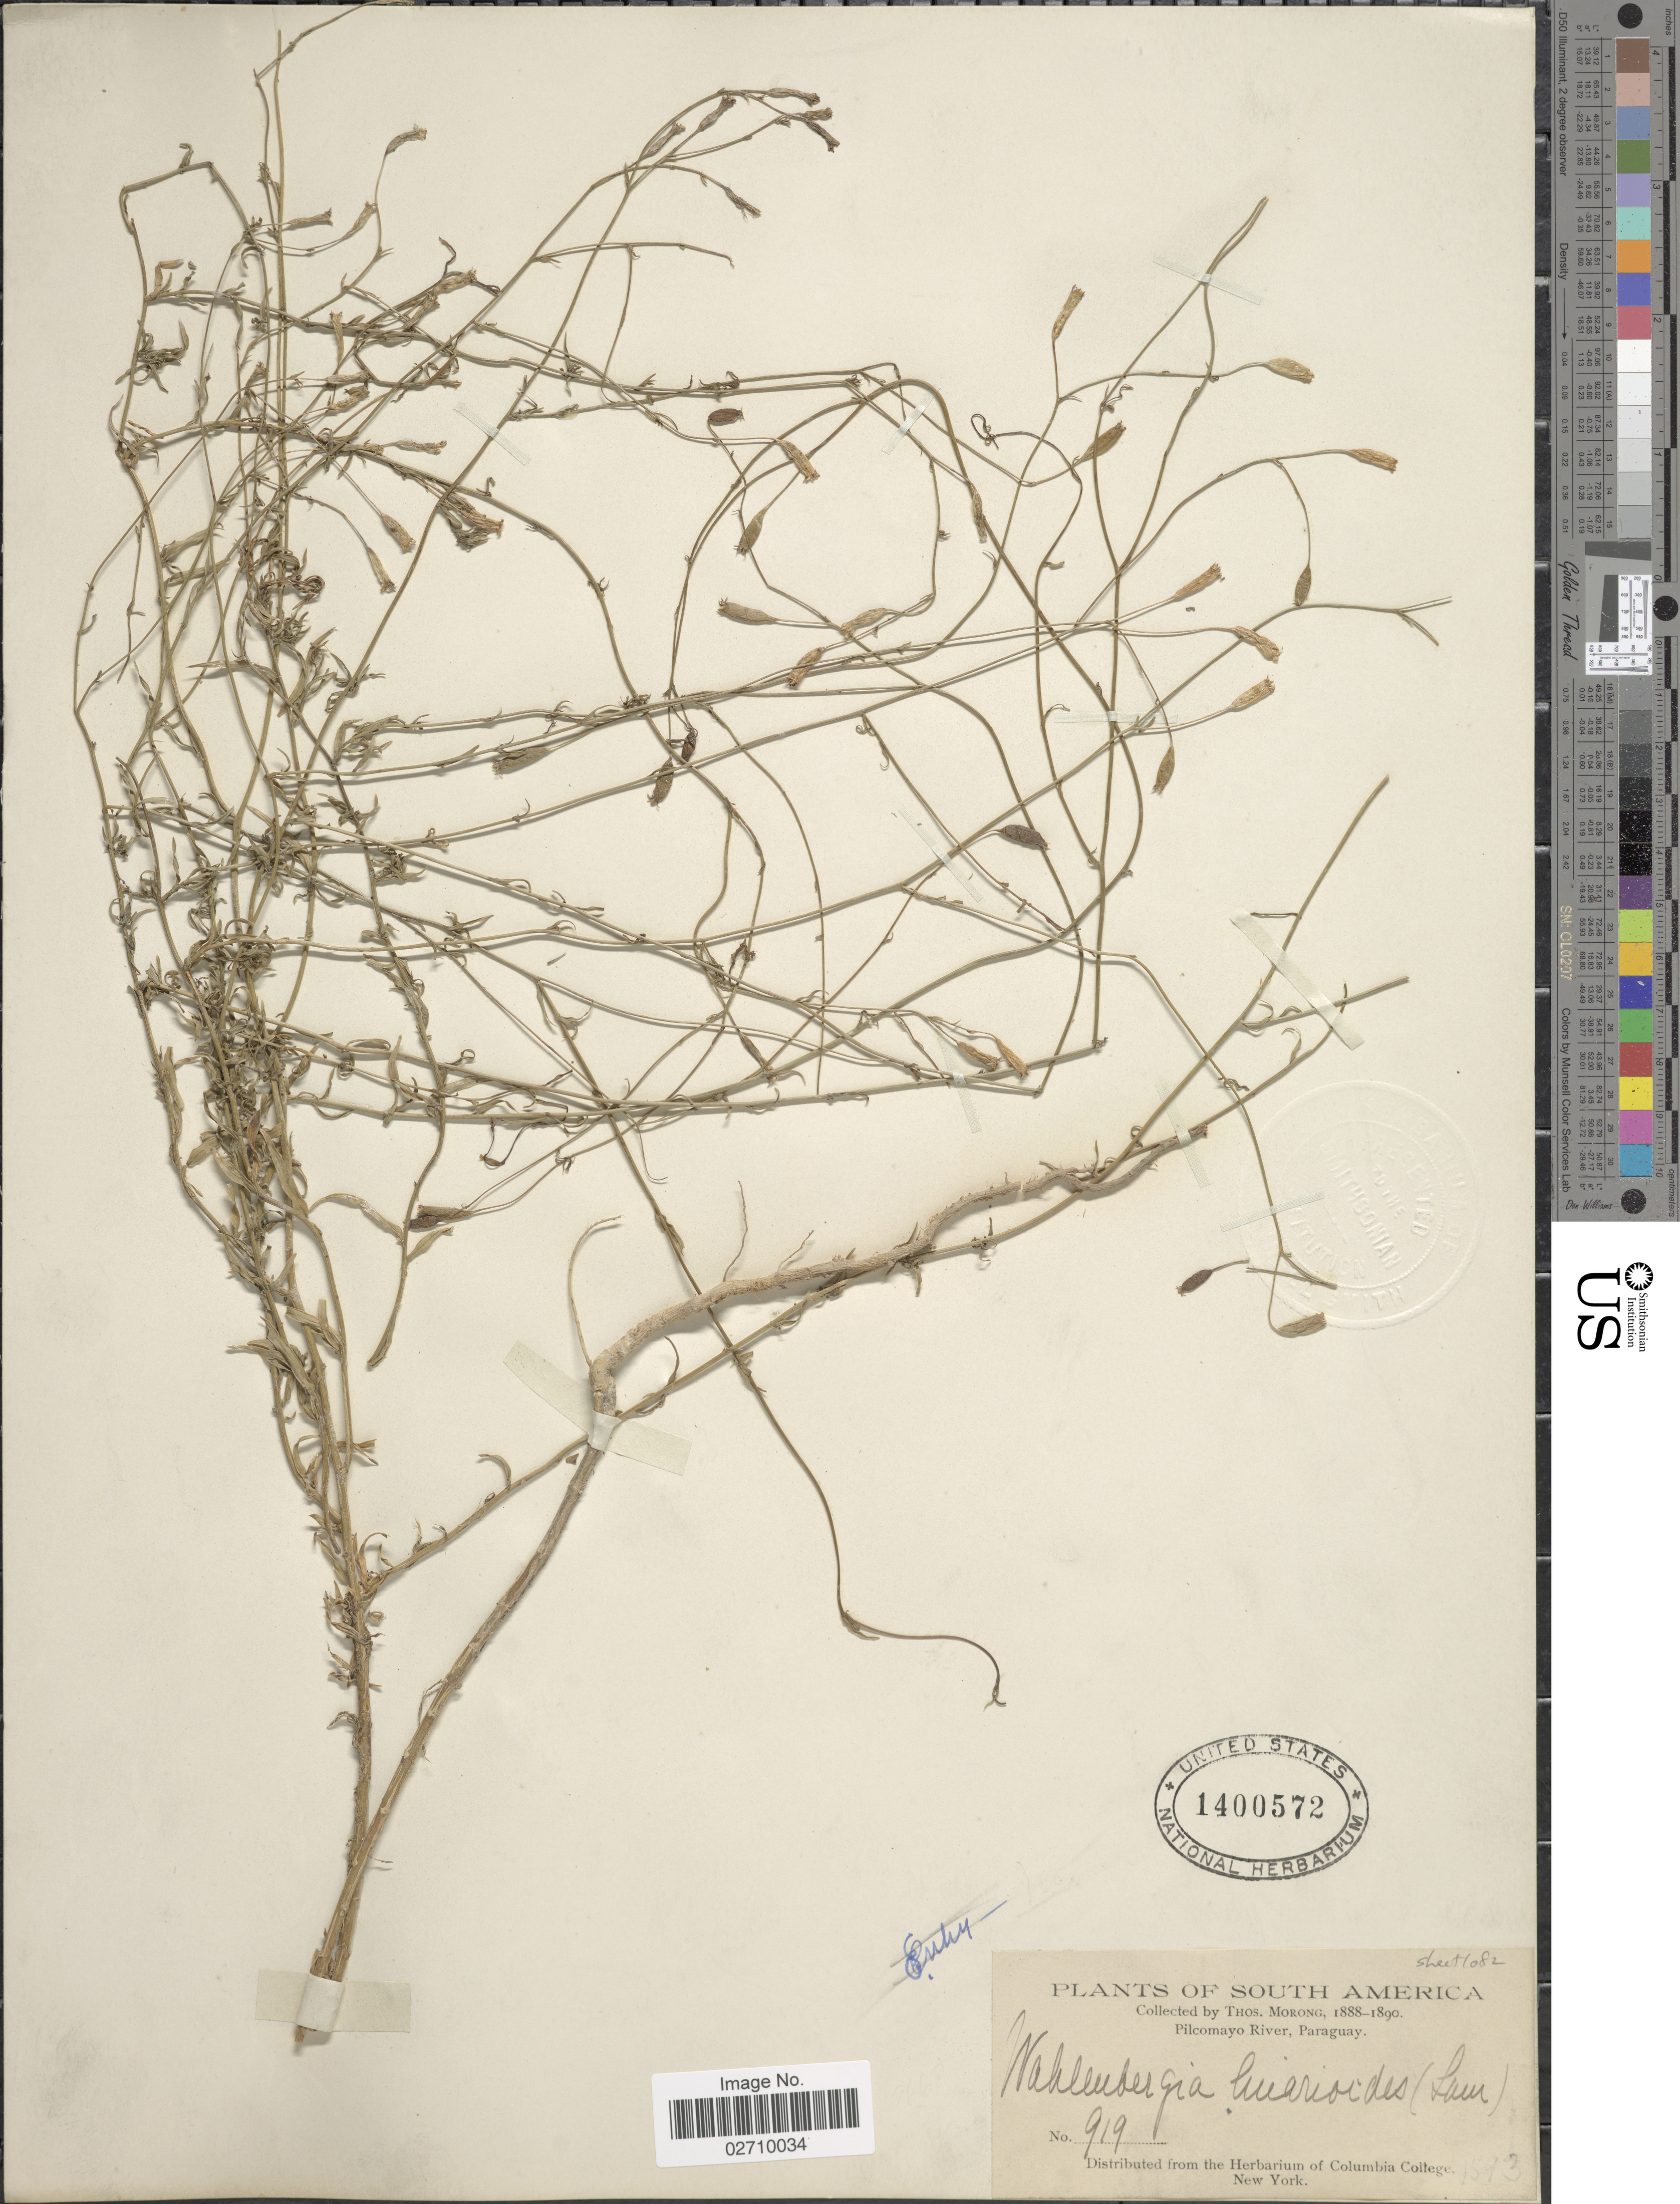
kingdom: Plantae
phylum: Tracheophyta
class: Magnoliopsida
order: Asterales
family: Campanulaceae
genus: Wahlenbergia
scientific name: Wahlenbergia linarioides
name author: (Lam.) A. DC.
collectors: ex herb. T. Morong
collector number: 919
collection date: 1888/1890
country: Paraguay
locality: Pilcomayo River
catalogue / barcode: US 1400572